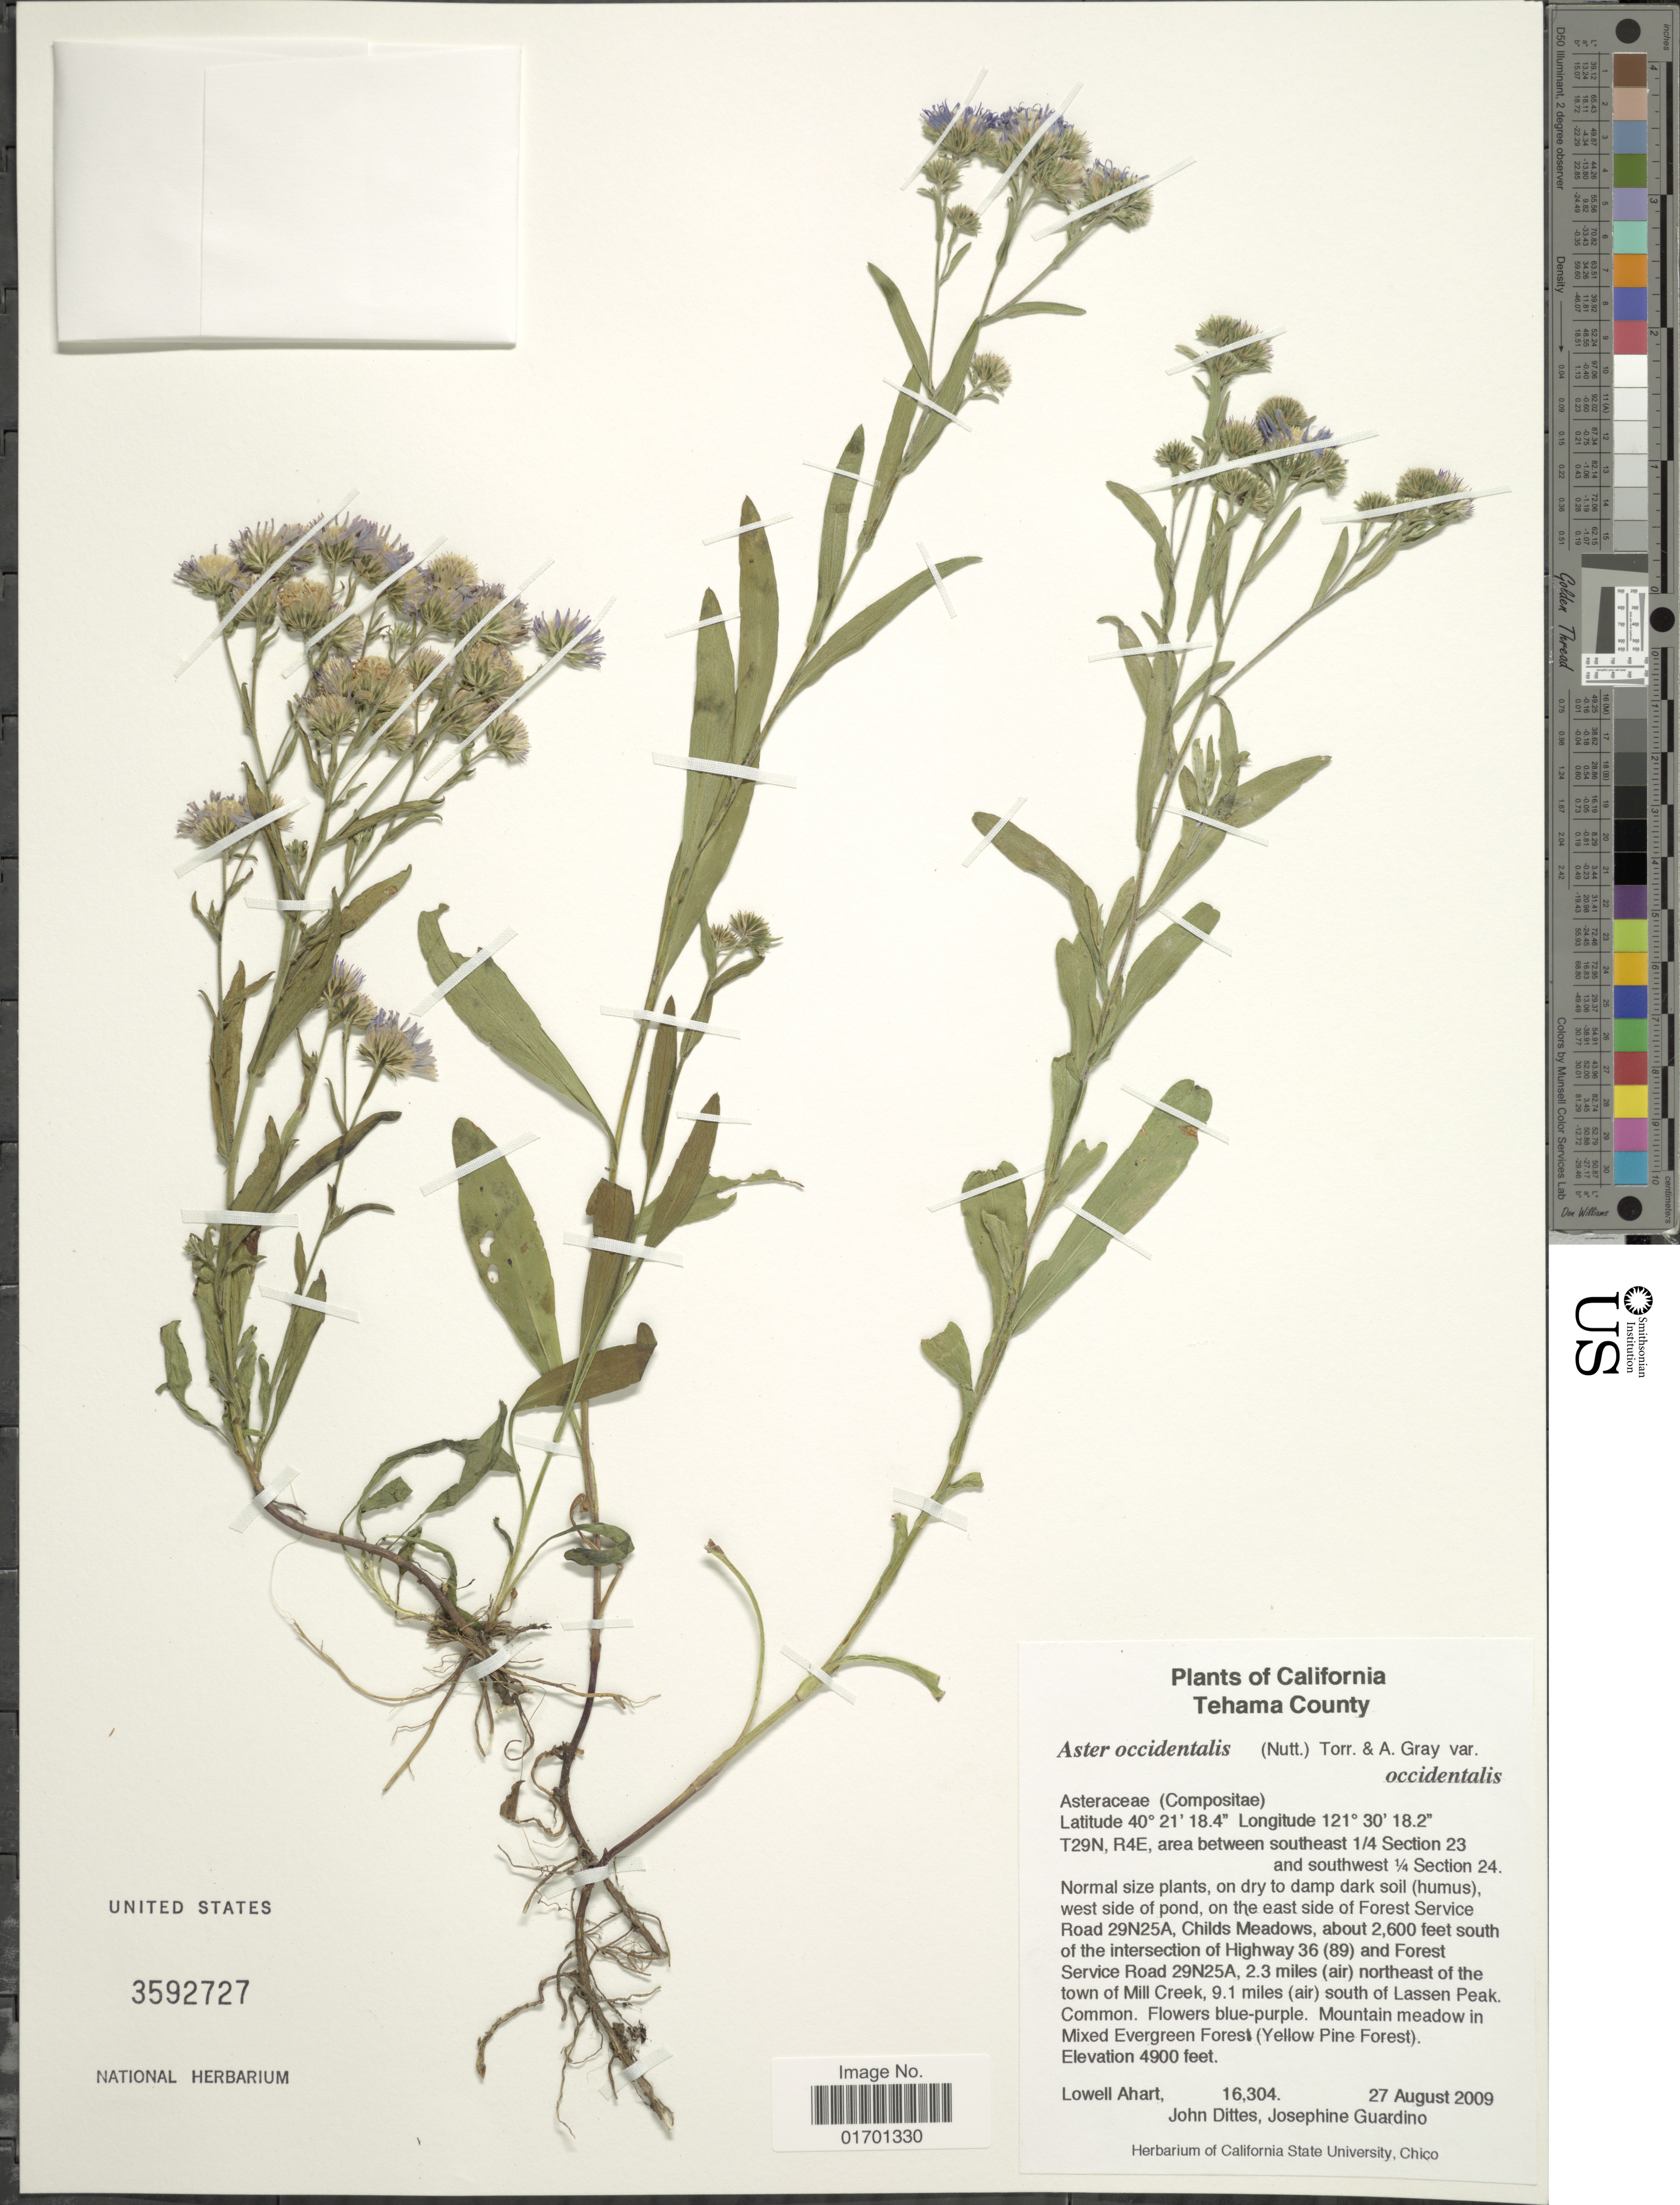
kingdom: Plantae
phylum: Tracheophyta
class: Magnoliopsida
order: Asterales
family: Asteraceae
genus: Symphyotrichum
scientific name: Symphyotrichum spathulatum var. intermedium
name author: (A. Gray) G.L. Nesom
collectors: L. Ahart, J. Dittes & J. Guardino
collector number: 16304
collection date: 2009-08-27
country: United States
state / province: California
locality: T29N, R4E, erea between southeast ¼ Section 23 and southwest ¼ section 24, west side of pound, on the east side of Forest service Road 29N25A, Childs Meadows, about 2,600 feet south of the intersection of Highway 36 ( 89 ) and Forest Service Road 29N25A, 2.3 miles (air) northeast of the town of Mill Creek, 9.1 miles ( air ) south of Lassen Peak.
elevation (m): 1494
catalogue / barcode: US 3592727